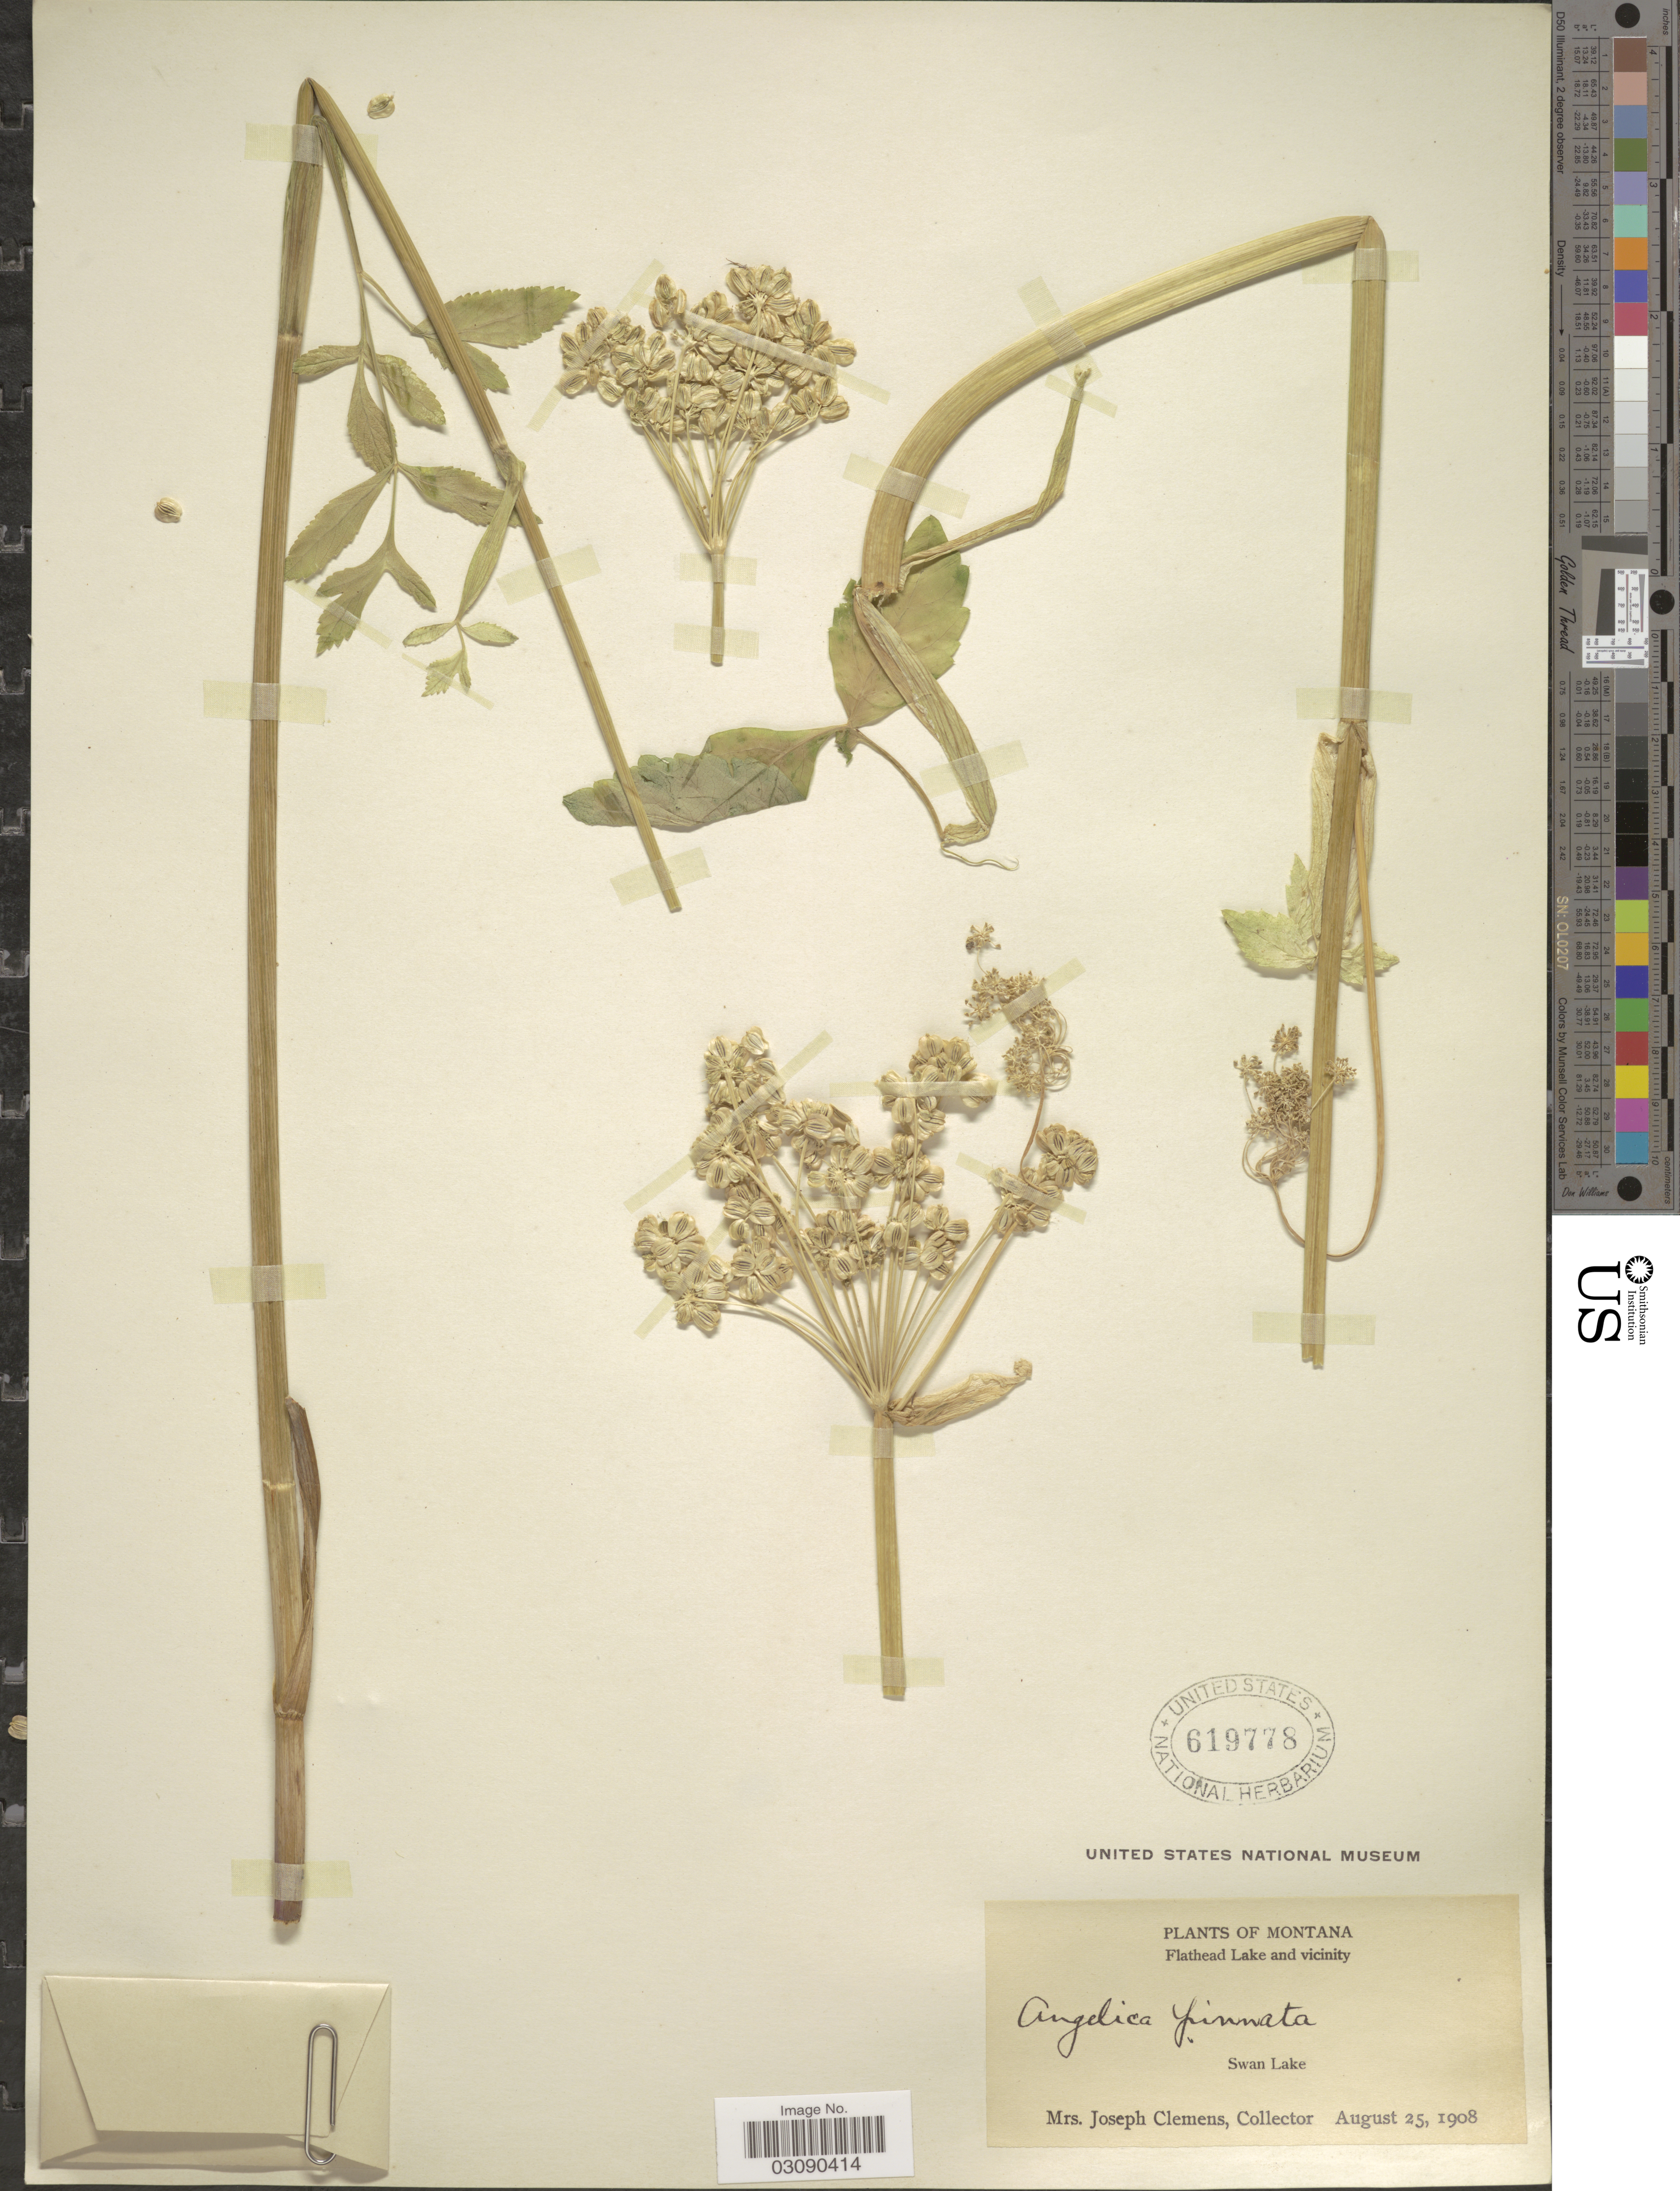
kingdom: Plantae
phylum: Tracheophyta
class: Magnoliopsida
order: Apiales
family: Apiaceae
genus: Angelica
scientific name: Angelica pinnata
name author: S. Watson in C. King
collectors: J. Clemens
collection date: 1908-08-25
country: United States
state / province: Montana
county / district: Lake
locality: Flathead Lake and vicinity, Swan Lake.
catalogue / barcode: US 619778